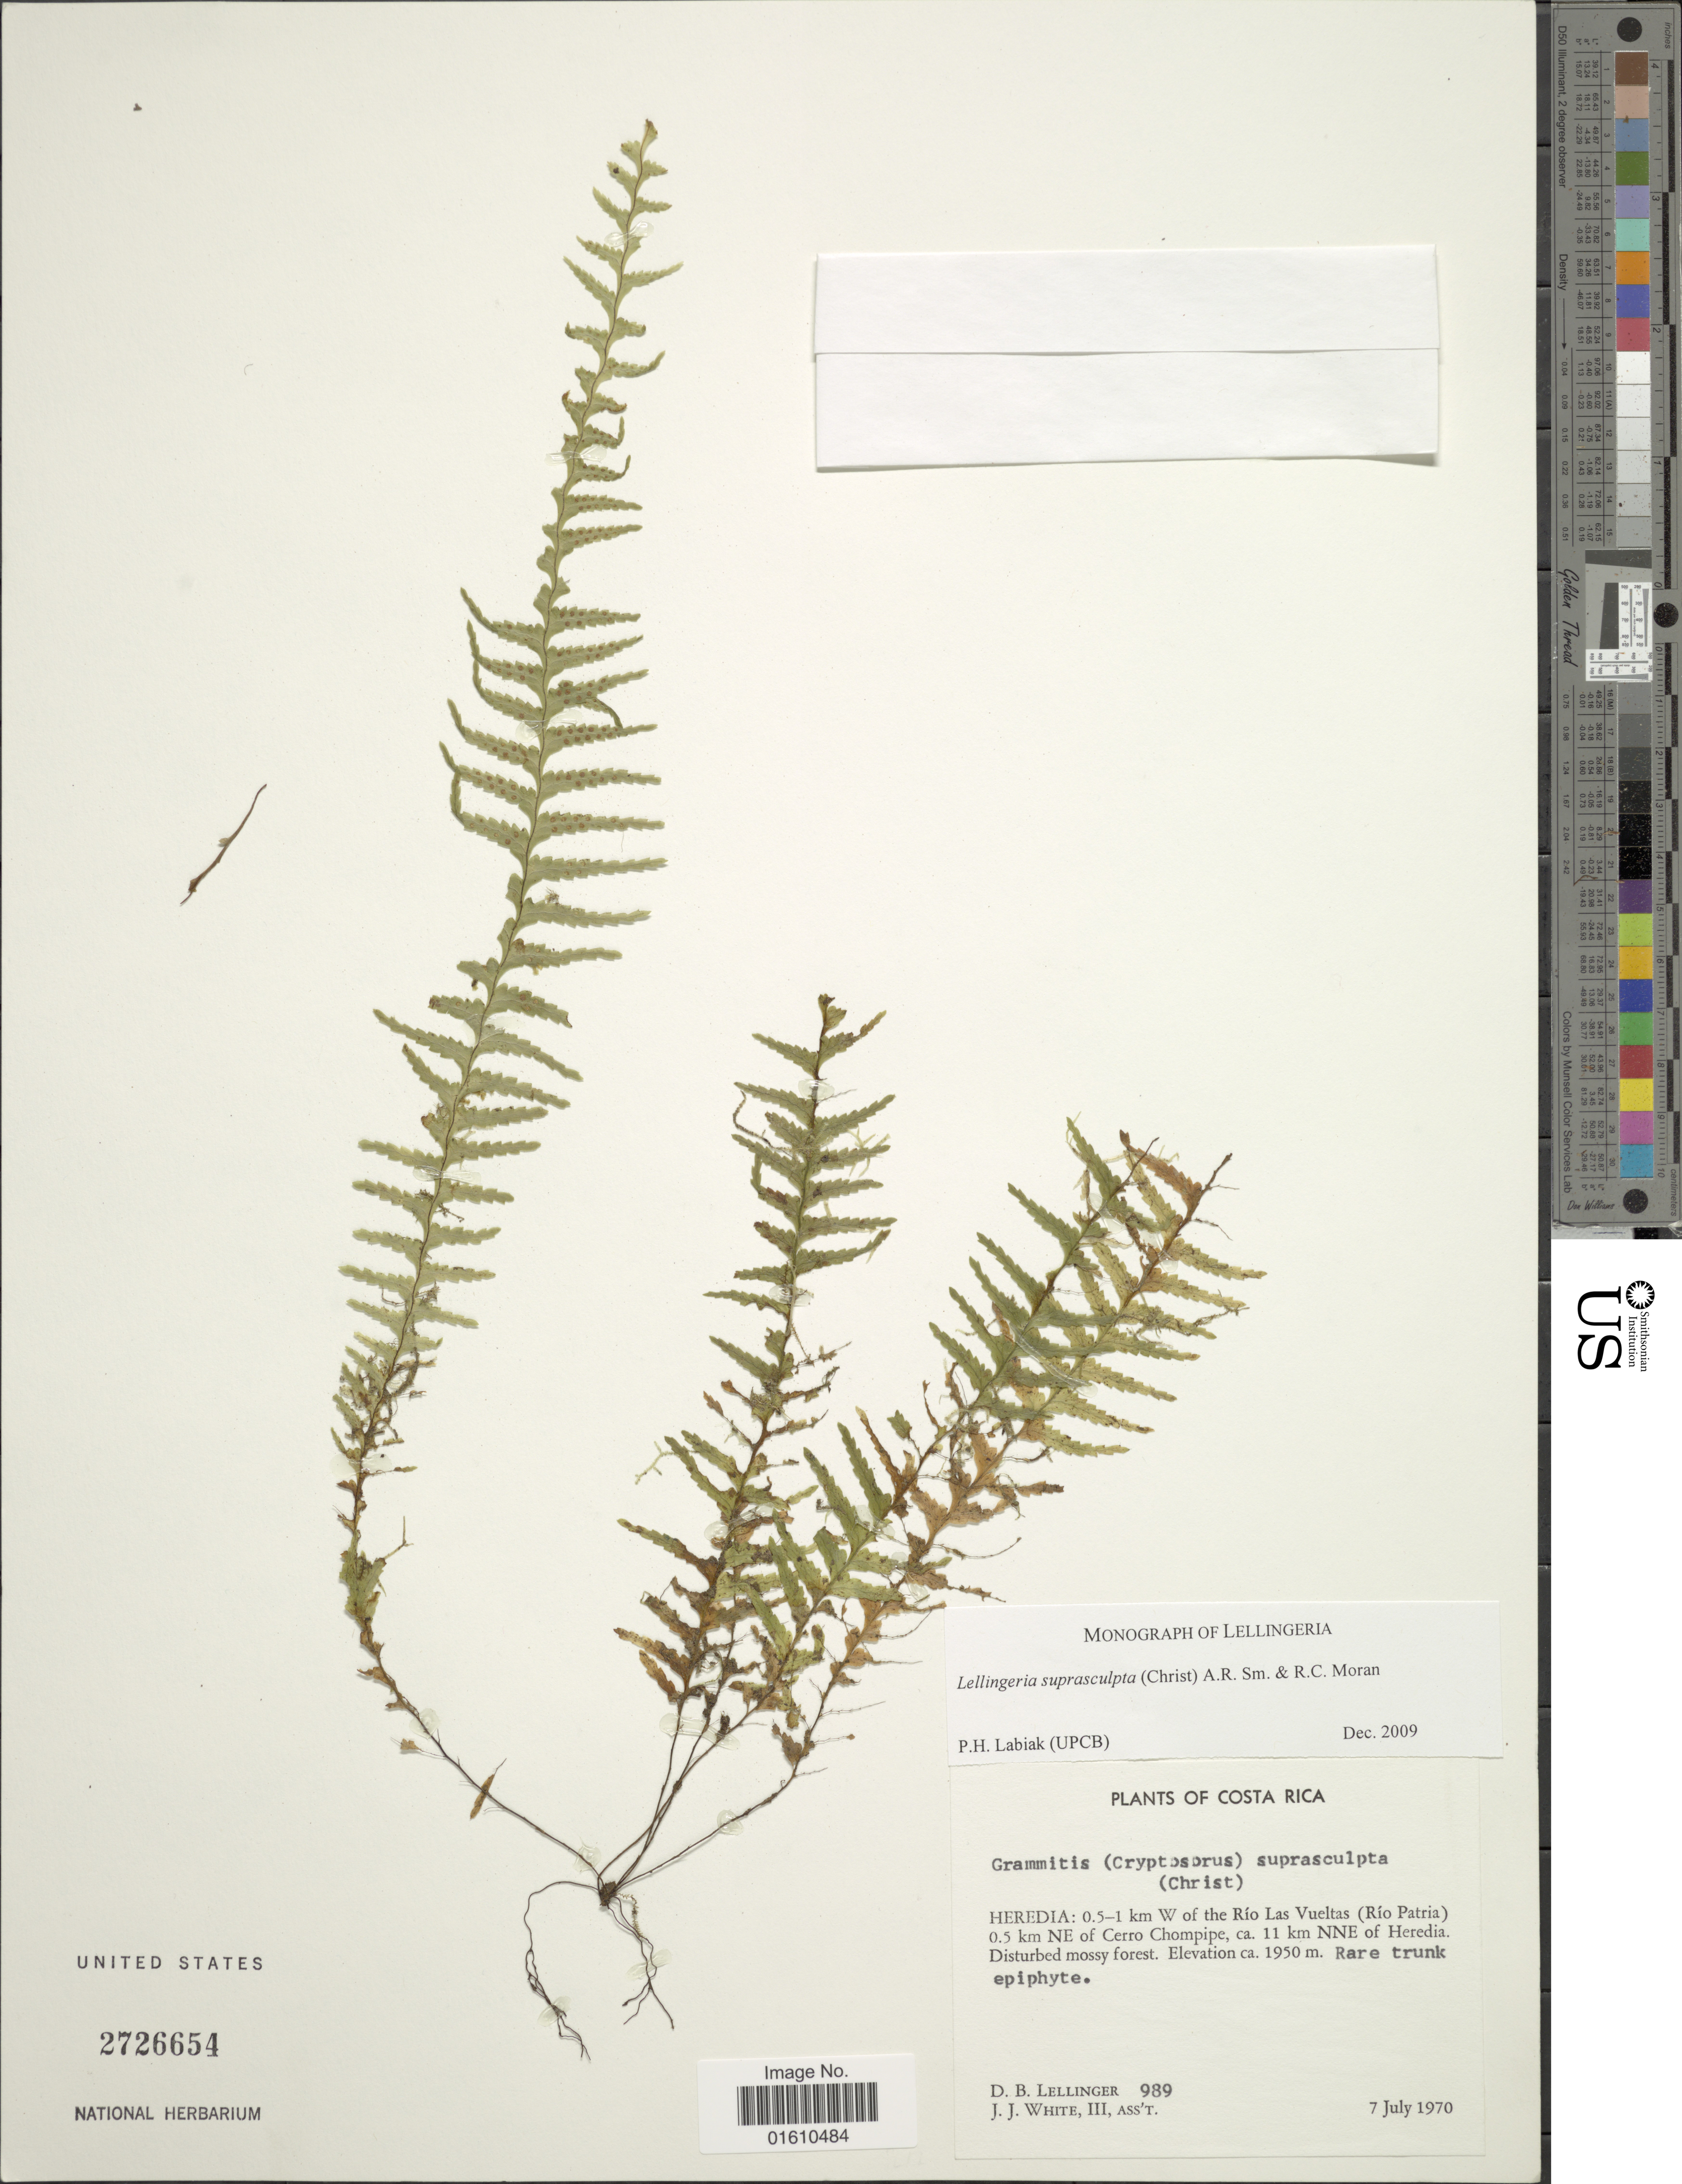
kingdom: Plantae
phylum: Tracheophyta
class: Polypodiopsida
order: Polypodiales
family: Polypodiaceae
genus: Lellingeria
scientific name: Lellingeria suprasculpta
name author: (Christ) A.R. Sm. & R.C. Moran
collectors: D. B. Lellinger & J. J. White III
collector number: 989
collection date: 1970-07-07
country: Costa Rica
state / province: Heredia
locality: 0.5-1 km W of the Río Las Vuletas (Río Patria) 0.5 km NE of Cerro Chompipe, ca. 11 km NNE of Heredia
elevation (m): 1950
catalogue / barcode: US 2726654